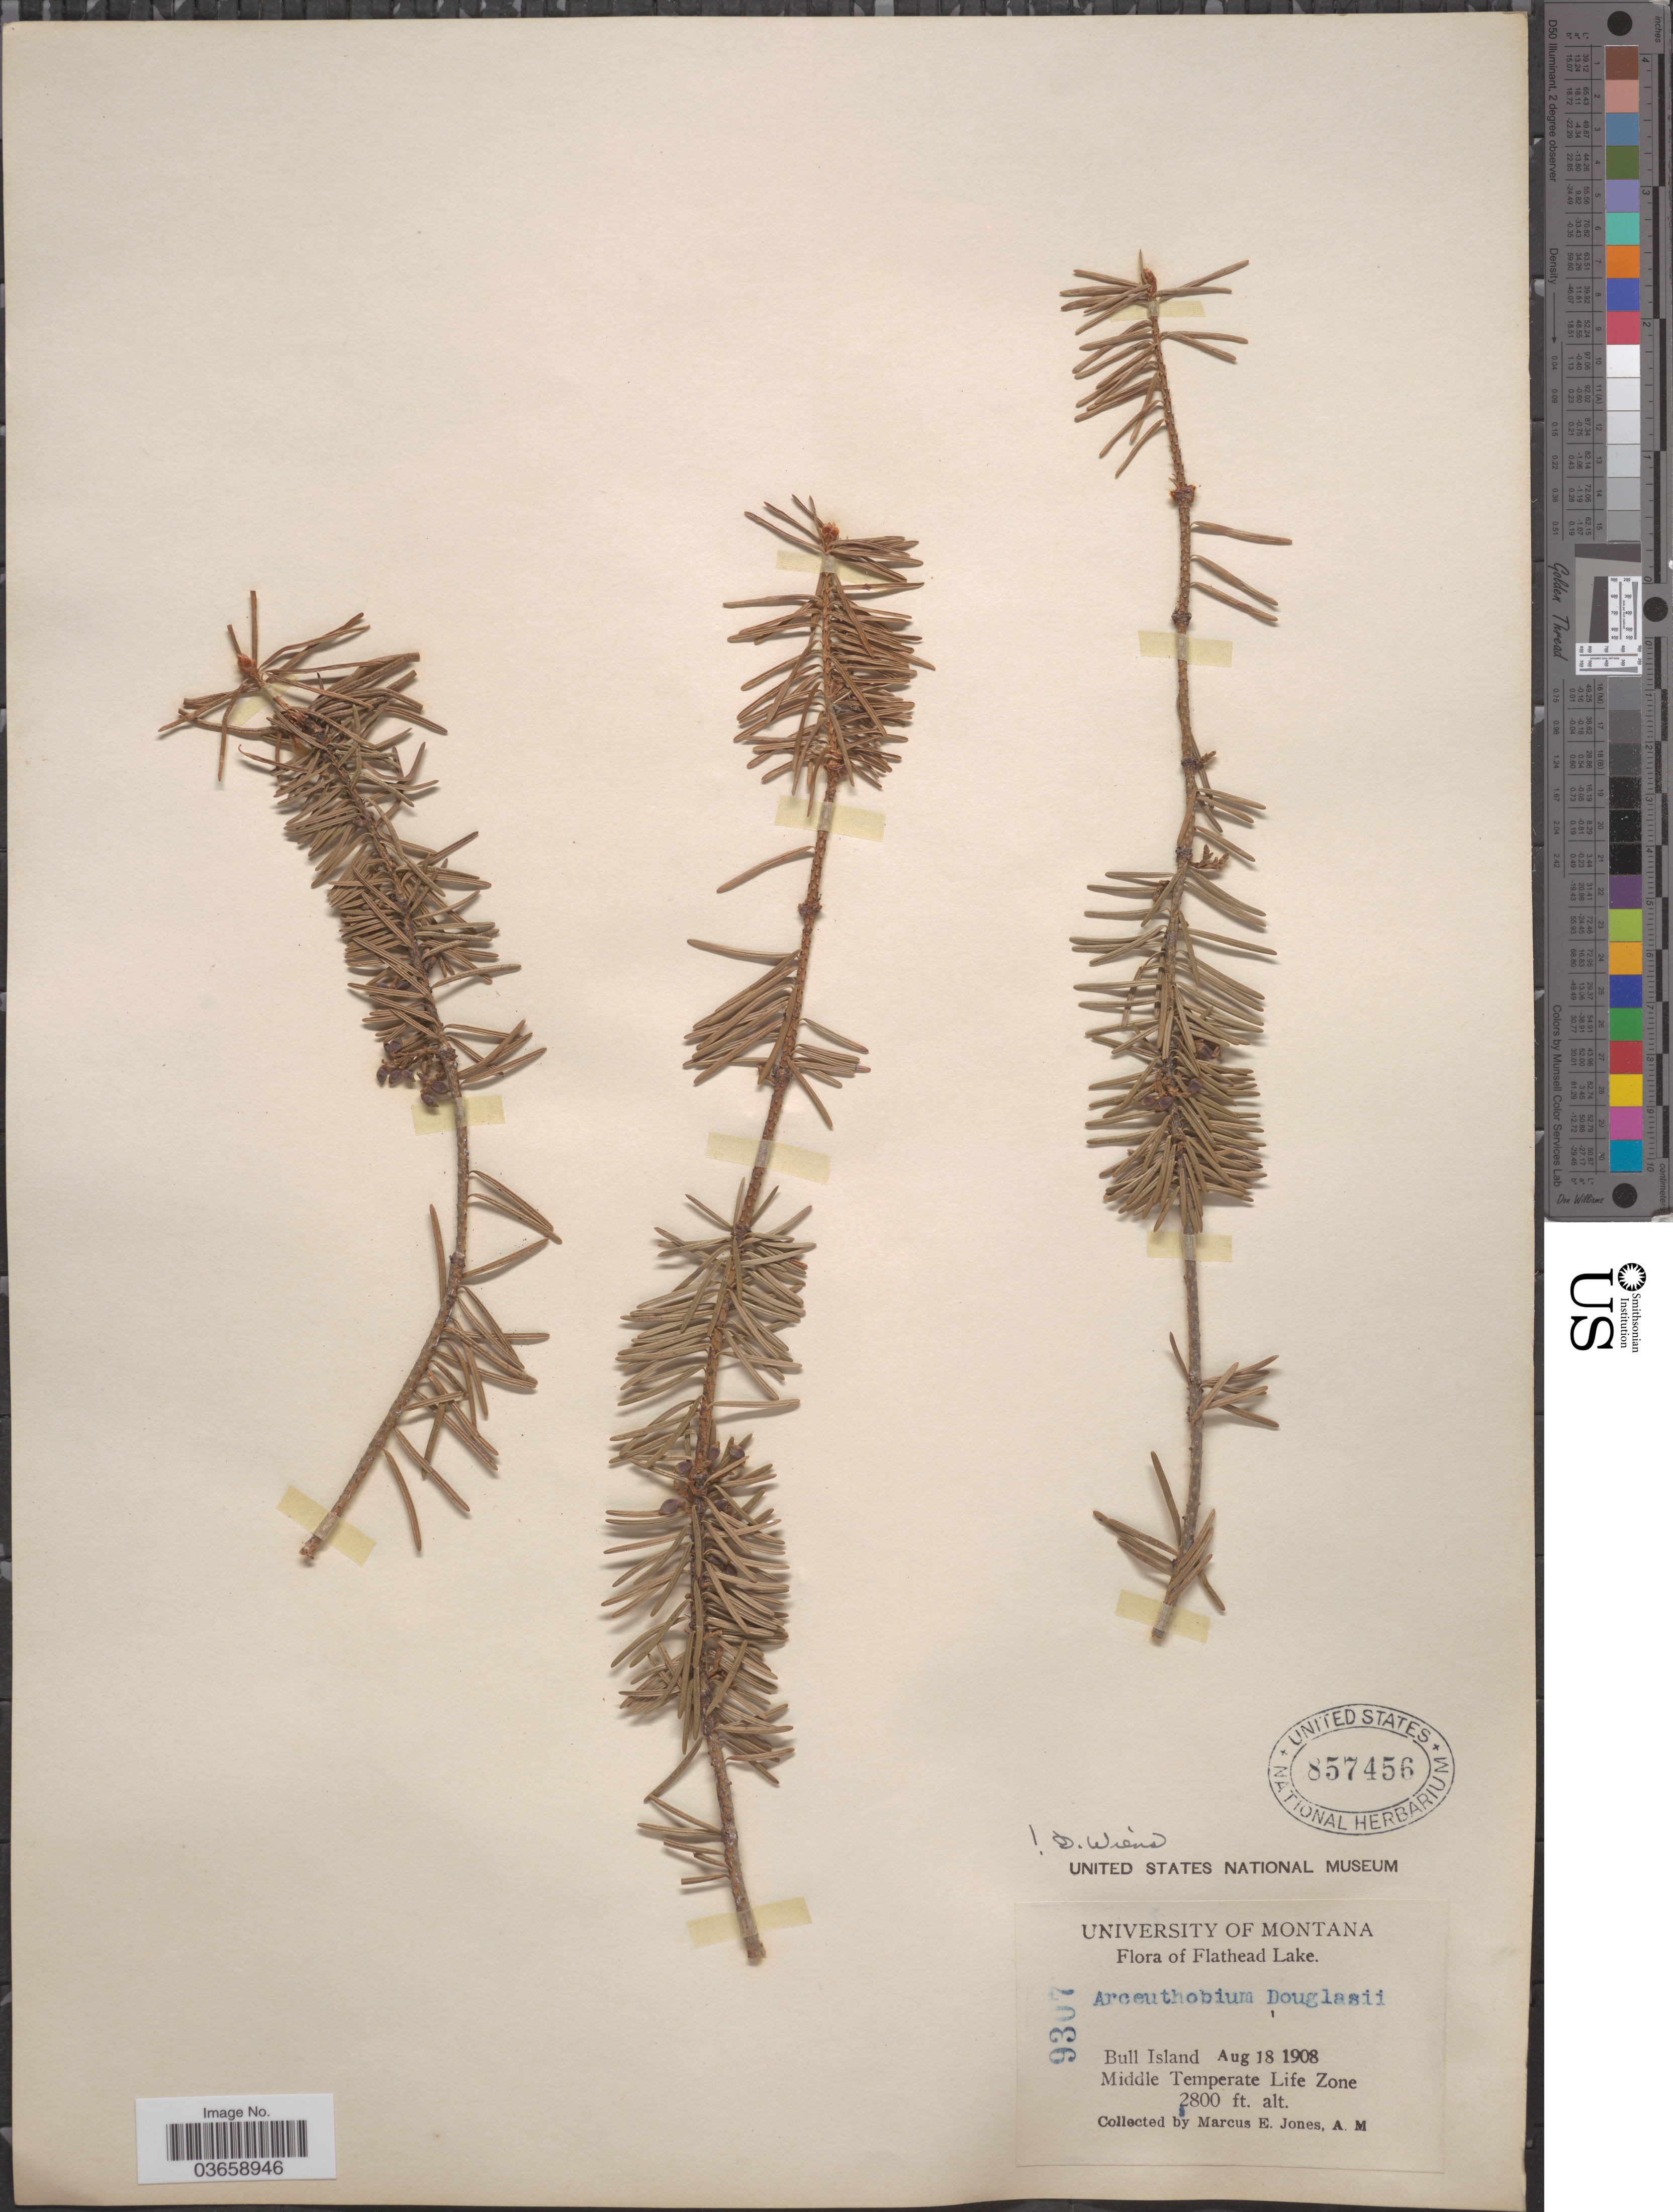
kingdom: Plantae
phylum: Tracheophyta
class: Magnoliopsida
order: Santalales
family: Viscaceae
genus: Arceuthobium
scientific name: Arceuthobium douglasii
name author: Engelm. in G.M. Wheeler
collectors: M. E. Jones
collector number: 9307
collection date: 1908-08-18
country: United States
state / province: Montana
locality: Flathead Lake. Bull Island. Middle Temperate Life Zone.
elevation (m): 853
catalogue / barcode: US 857456